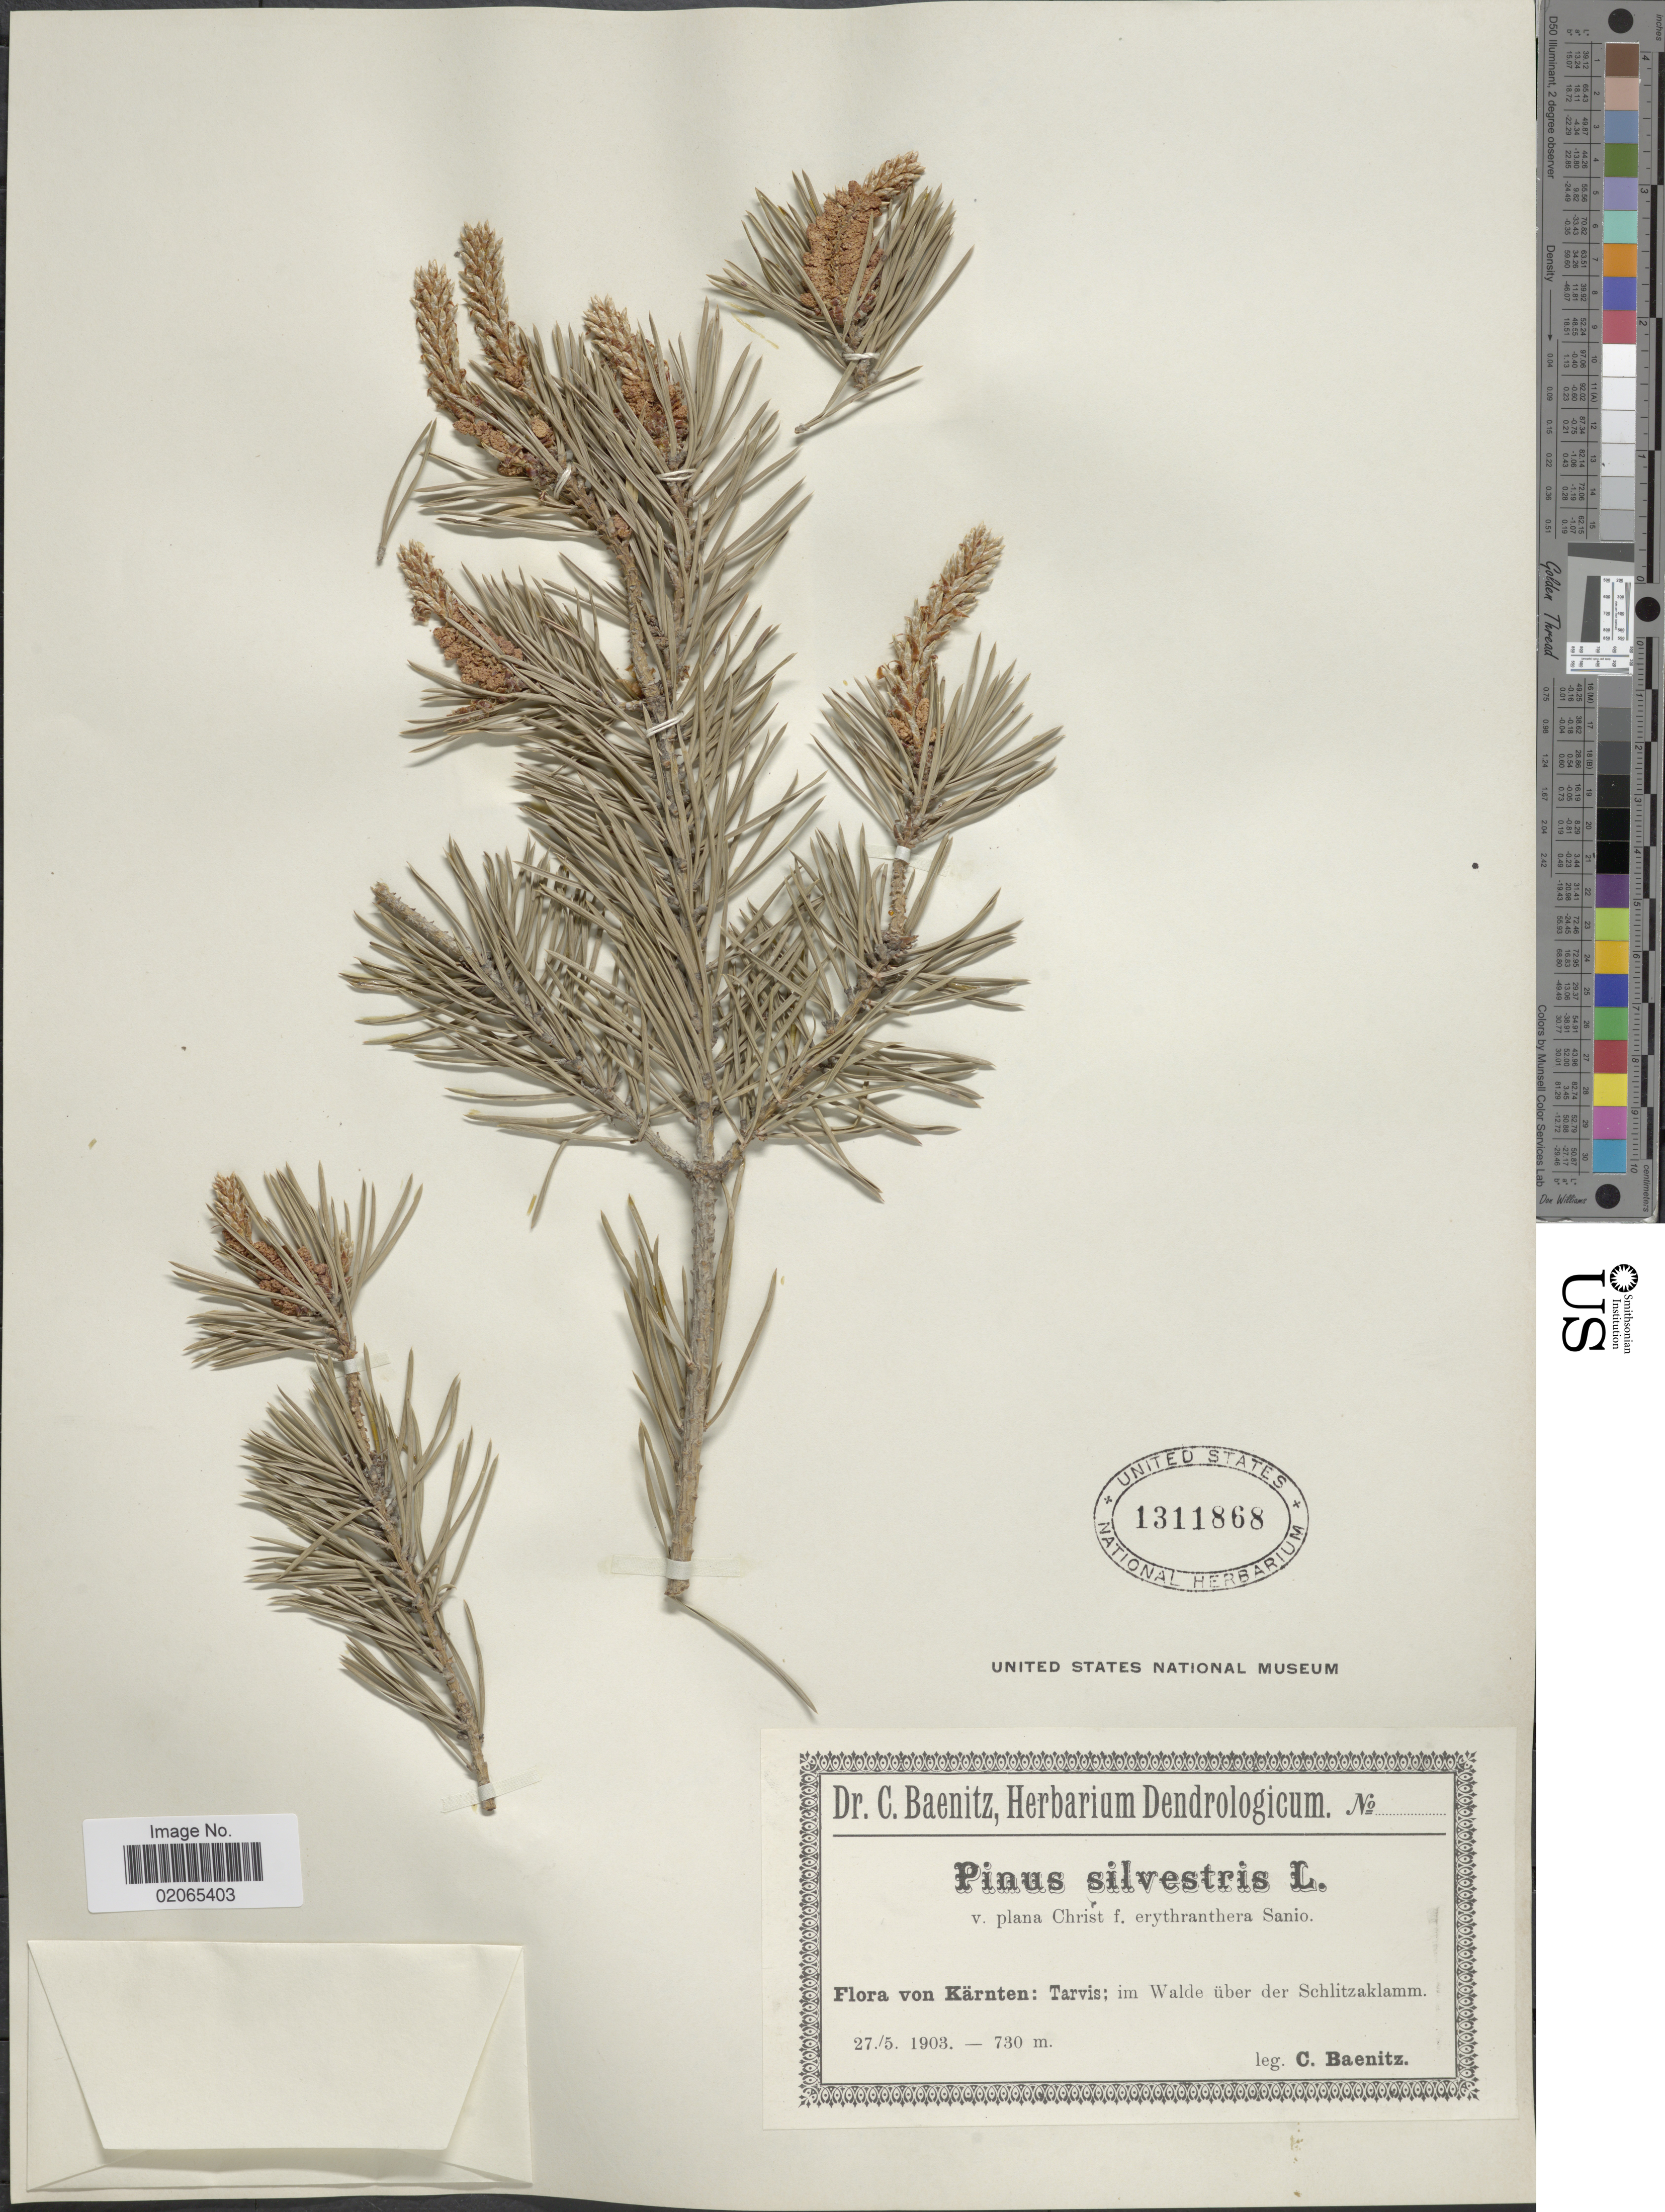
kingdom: Plantae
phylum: Tracheophyta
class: Pinopsida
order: Pinales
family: Pinaceae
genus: Pinus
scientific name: Pinus sylvestris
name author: L.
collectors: C. G. Baenitz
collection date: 1903-05-27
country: Austria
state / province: Karnten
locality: Kärnten: Tarvis; im Walde über der Schlitzaklamm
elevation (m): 730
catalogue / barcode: US 1311868